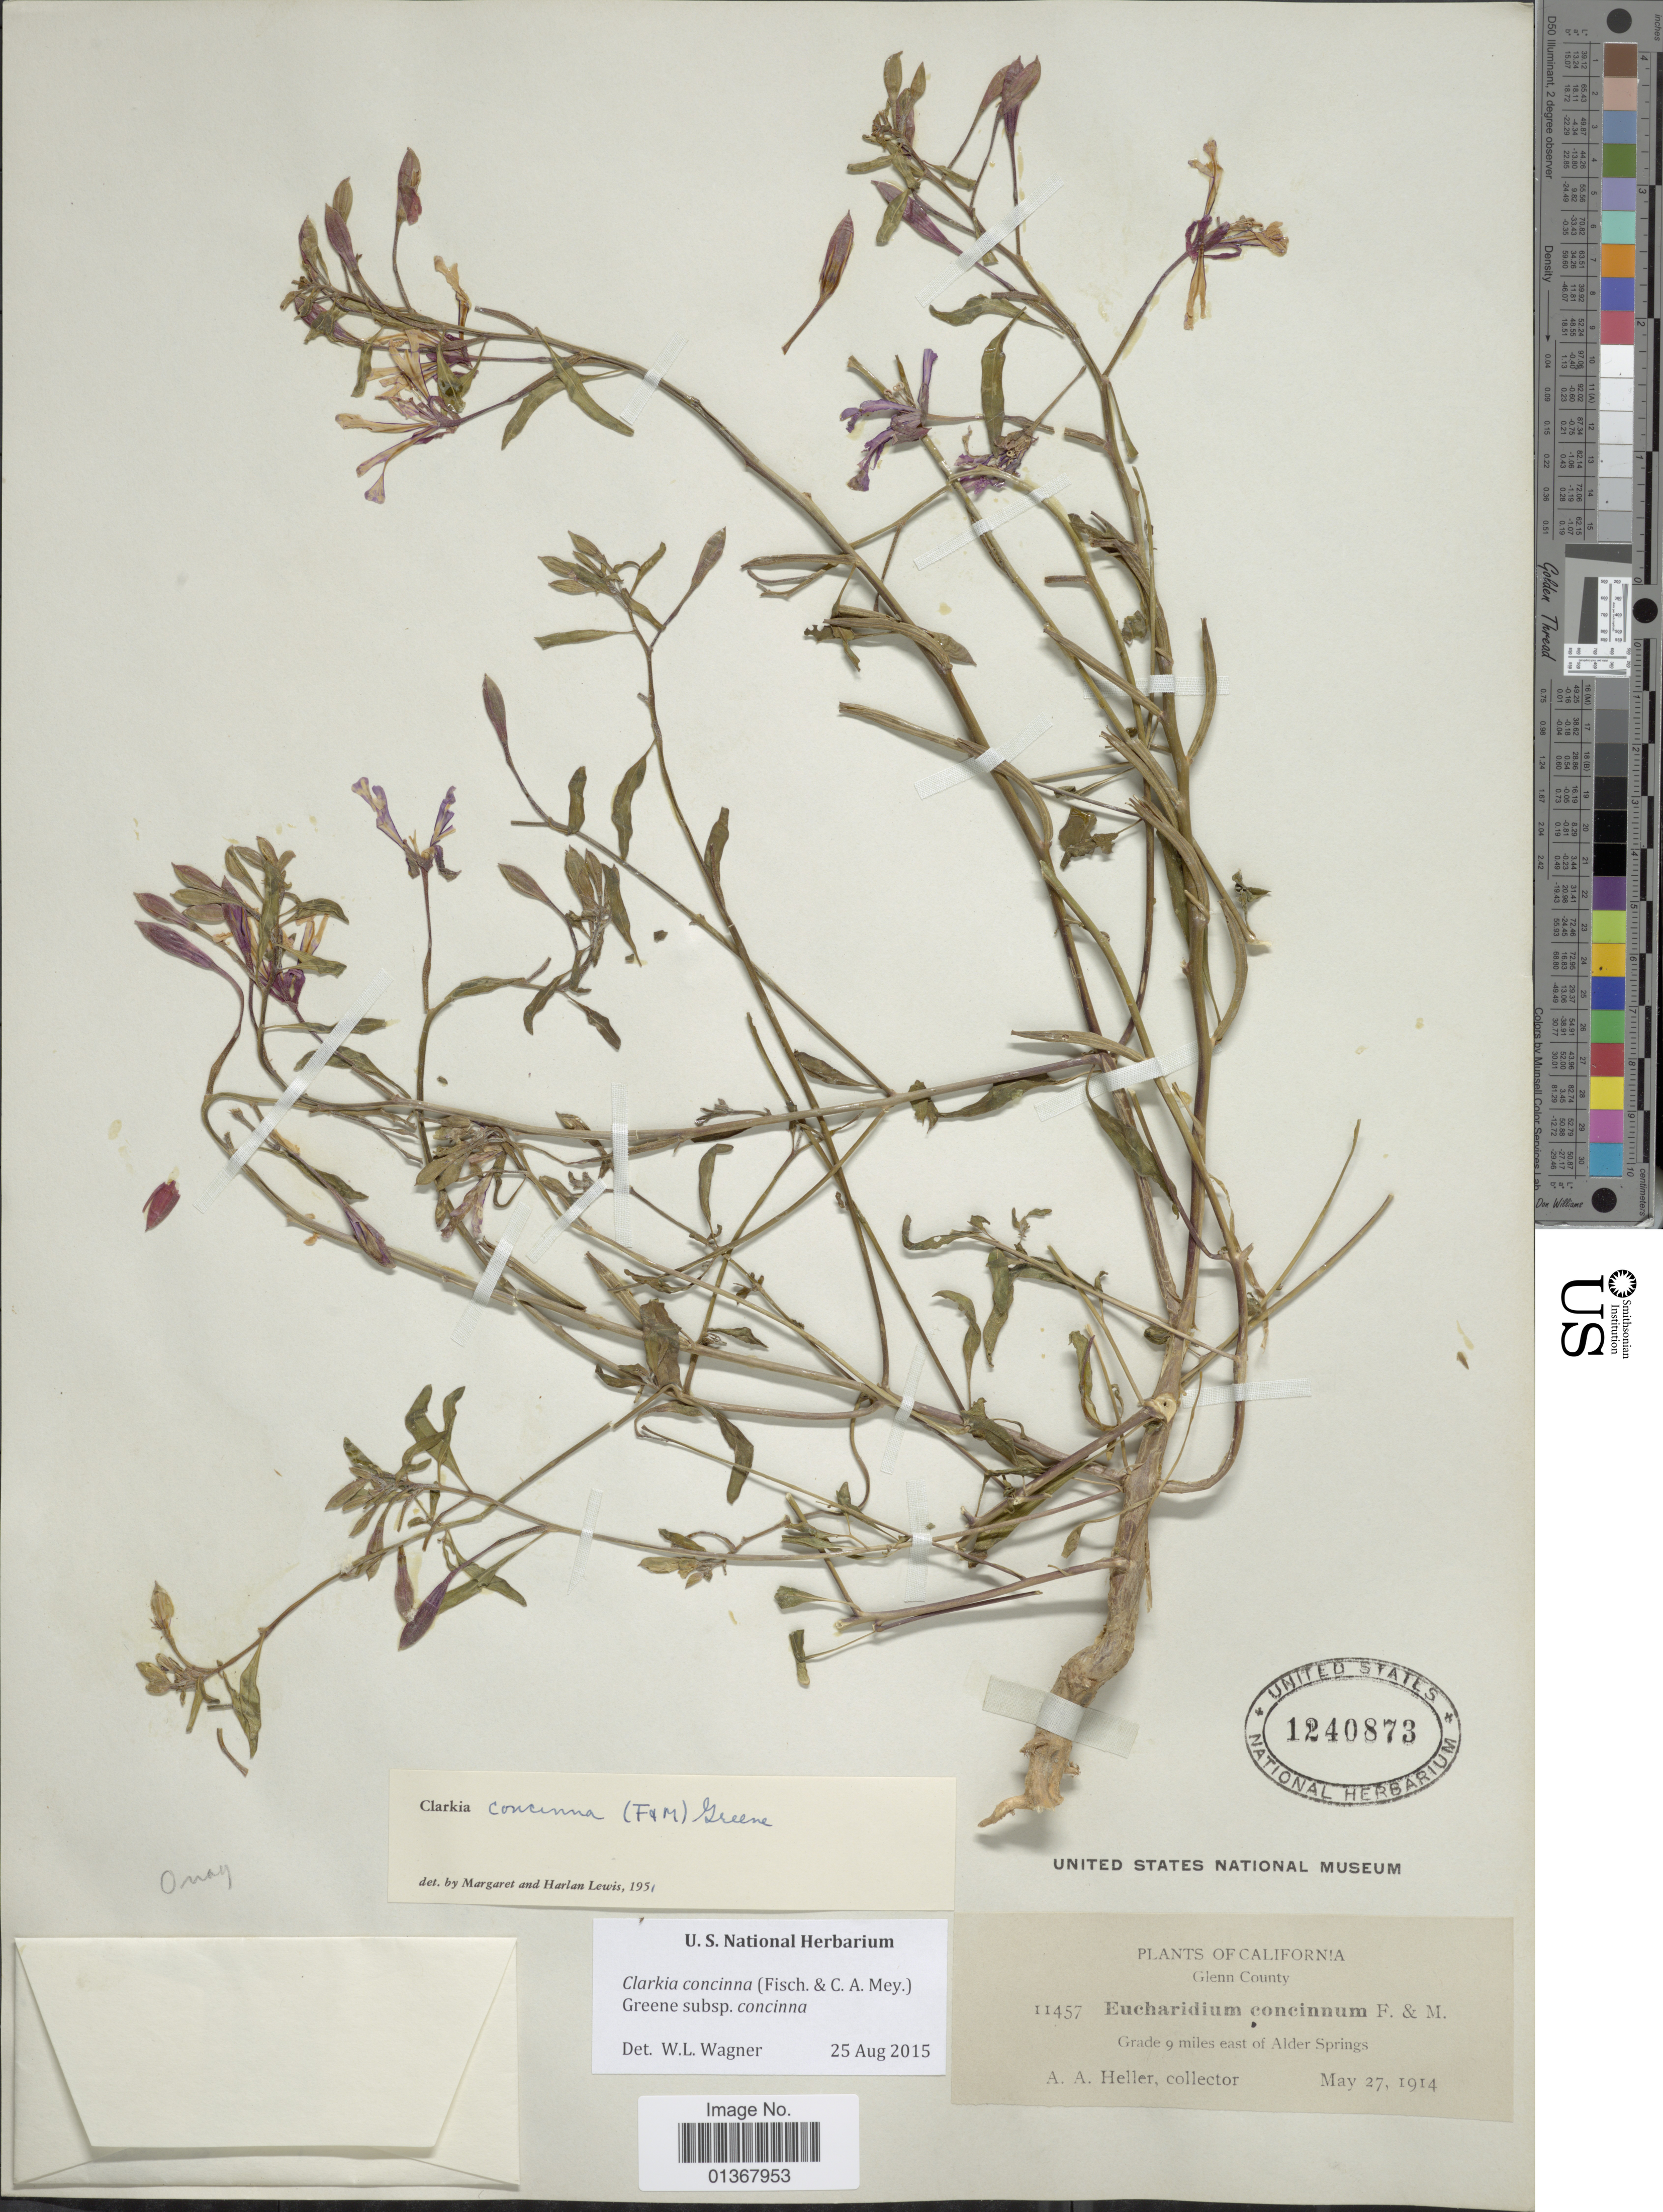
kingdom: Plantae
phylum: Tracheophyta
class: Magnoliopsida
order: Myrtales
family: Onagraceae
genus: Clarkia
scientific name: Clarkia concinna subsp. concinna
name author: (Fisch. & C.A. Mey.) Greene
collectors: A. A. Heller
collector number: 11457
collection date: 1914-05-27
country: United States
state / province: California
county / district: Glenn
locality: Glenn County, Grade 9 miles east of Alder Springs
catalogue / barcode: US 1240873